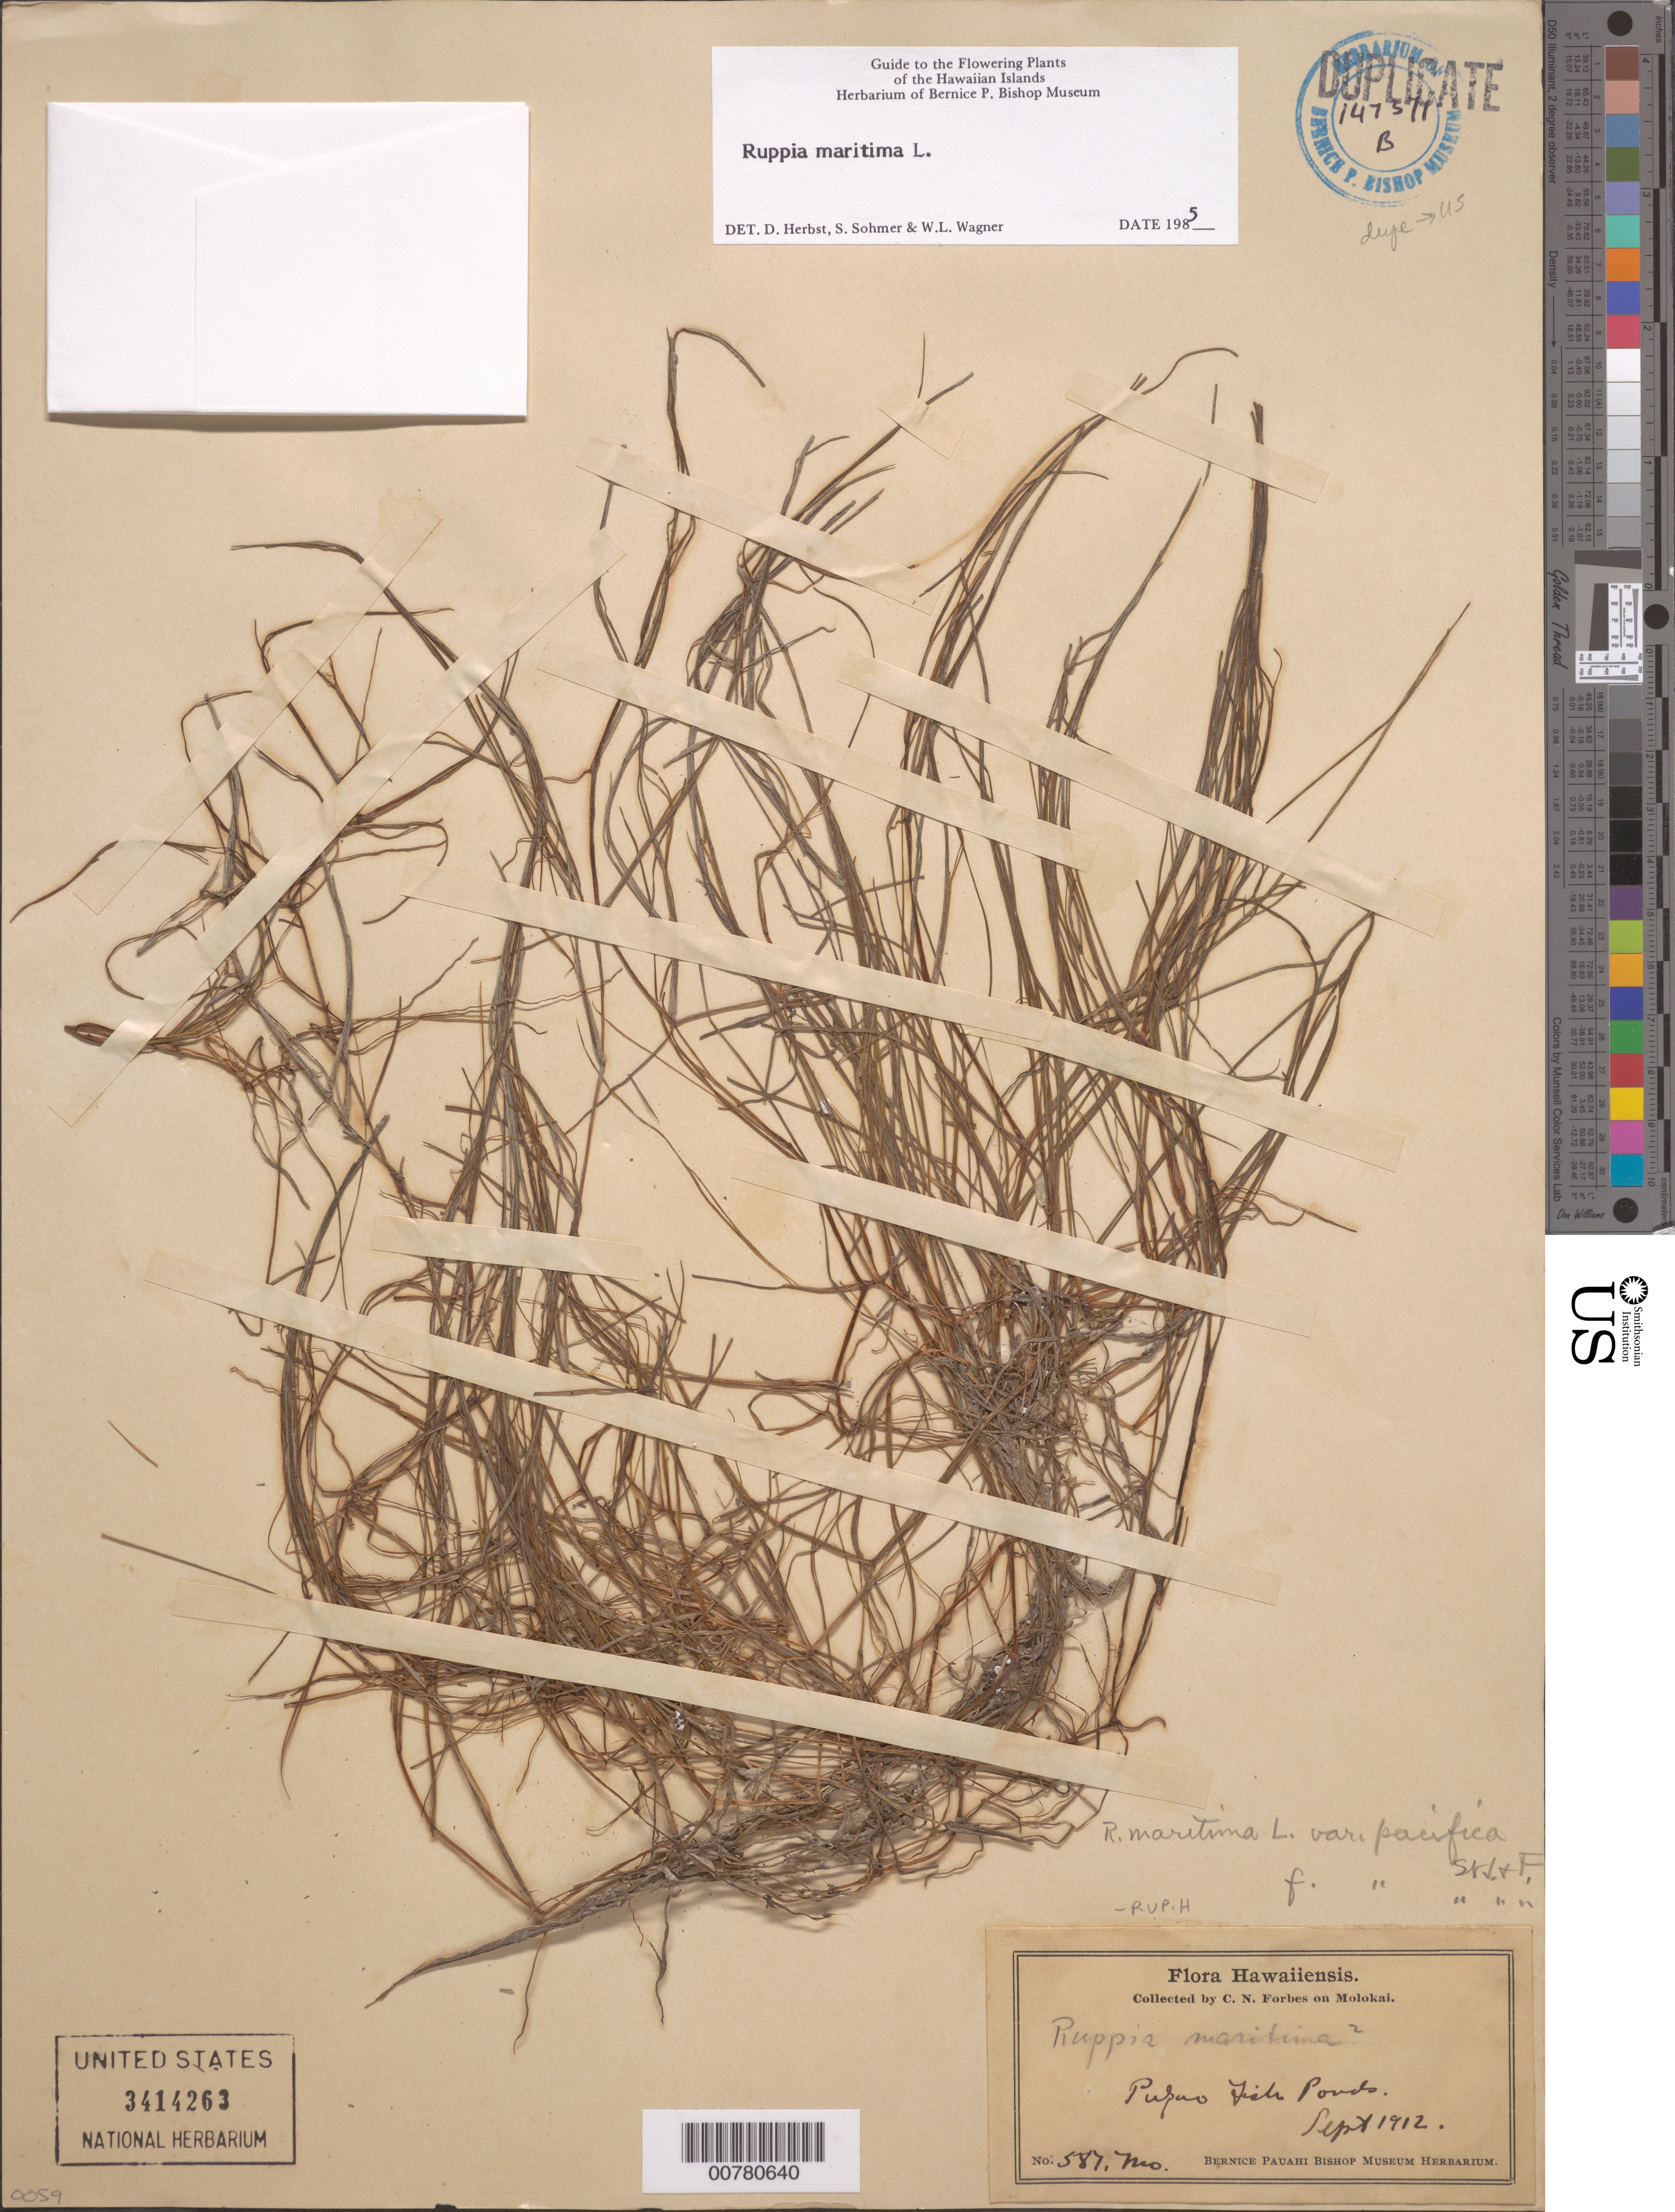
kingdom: Plantae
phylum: Tracheophyta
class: Liliopsida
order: Alismatales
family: Ruppiaceae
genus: Ruppia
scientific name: Ruppia maritima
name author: L.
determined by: Wagner, W. L.; Herbst, D. R.; Sohmer, S. H.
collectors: C. N. Forbes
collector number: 587.Mo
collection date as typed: Sep 1912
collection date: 1912-09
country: United States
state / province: Hawaii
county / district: Maui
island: Moloka'i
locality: Pupoo Fish Pond.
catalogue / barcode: US 3414263